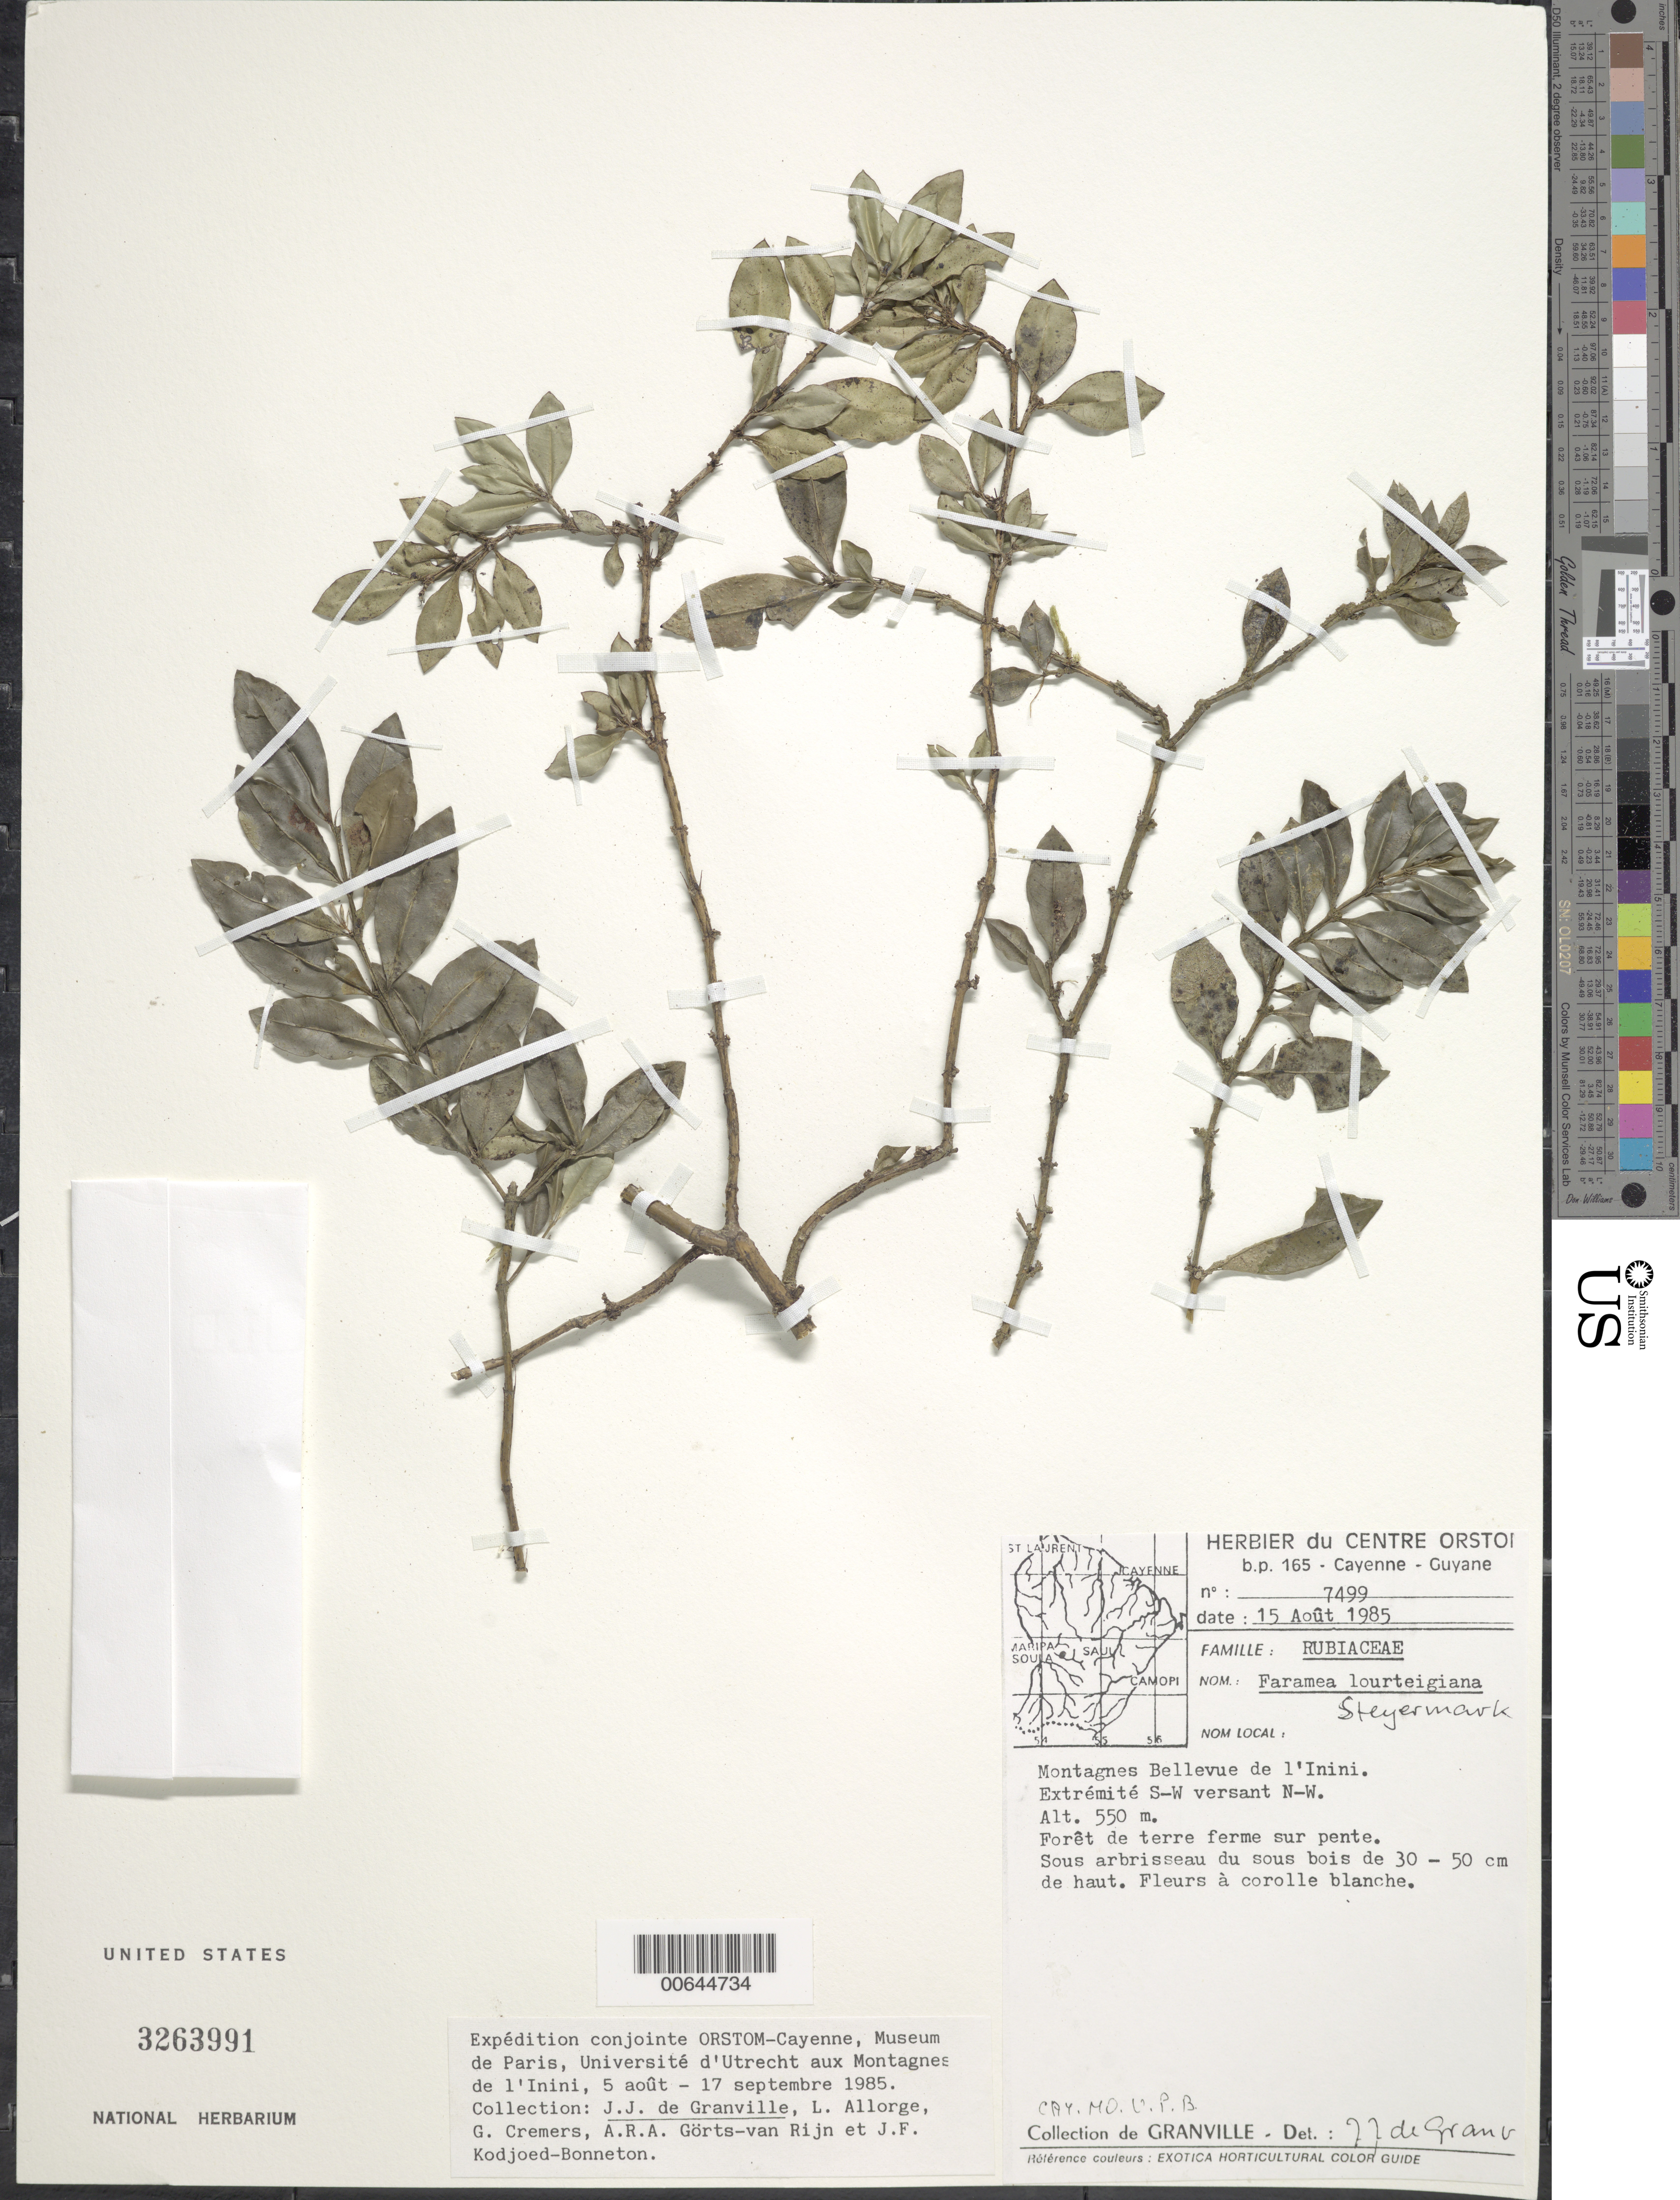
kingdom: Plantae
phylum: Tracheophyta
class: Magnoliopsida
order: Gentianales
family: Rubiaceae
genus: Faramea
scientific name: Faramea lourteigiana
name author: Steyerm.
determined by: Granville, J. J. de, (CAY), Institut de Recherche pour le Developpement (IRD) (FRENCH GUIANA)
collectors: J.-J. de Granville, L. Allorge, G. Cremers, A. .R. A. Görts-van Rijn & J. Kodjoed-Bonneton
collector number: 7499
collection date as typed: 15-Aug-85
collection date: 1985-08-15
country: French Guiana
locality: Montagnes Bellevue de l'Inini, extrémité S-W versant N-W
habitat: Foret de terre ferme sur pente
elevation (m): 550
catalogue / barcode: US 3263991